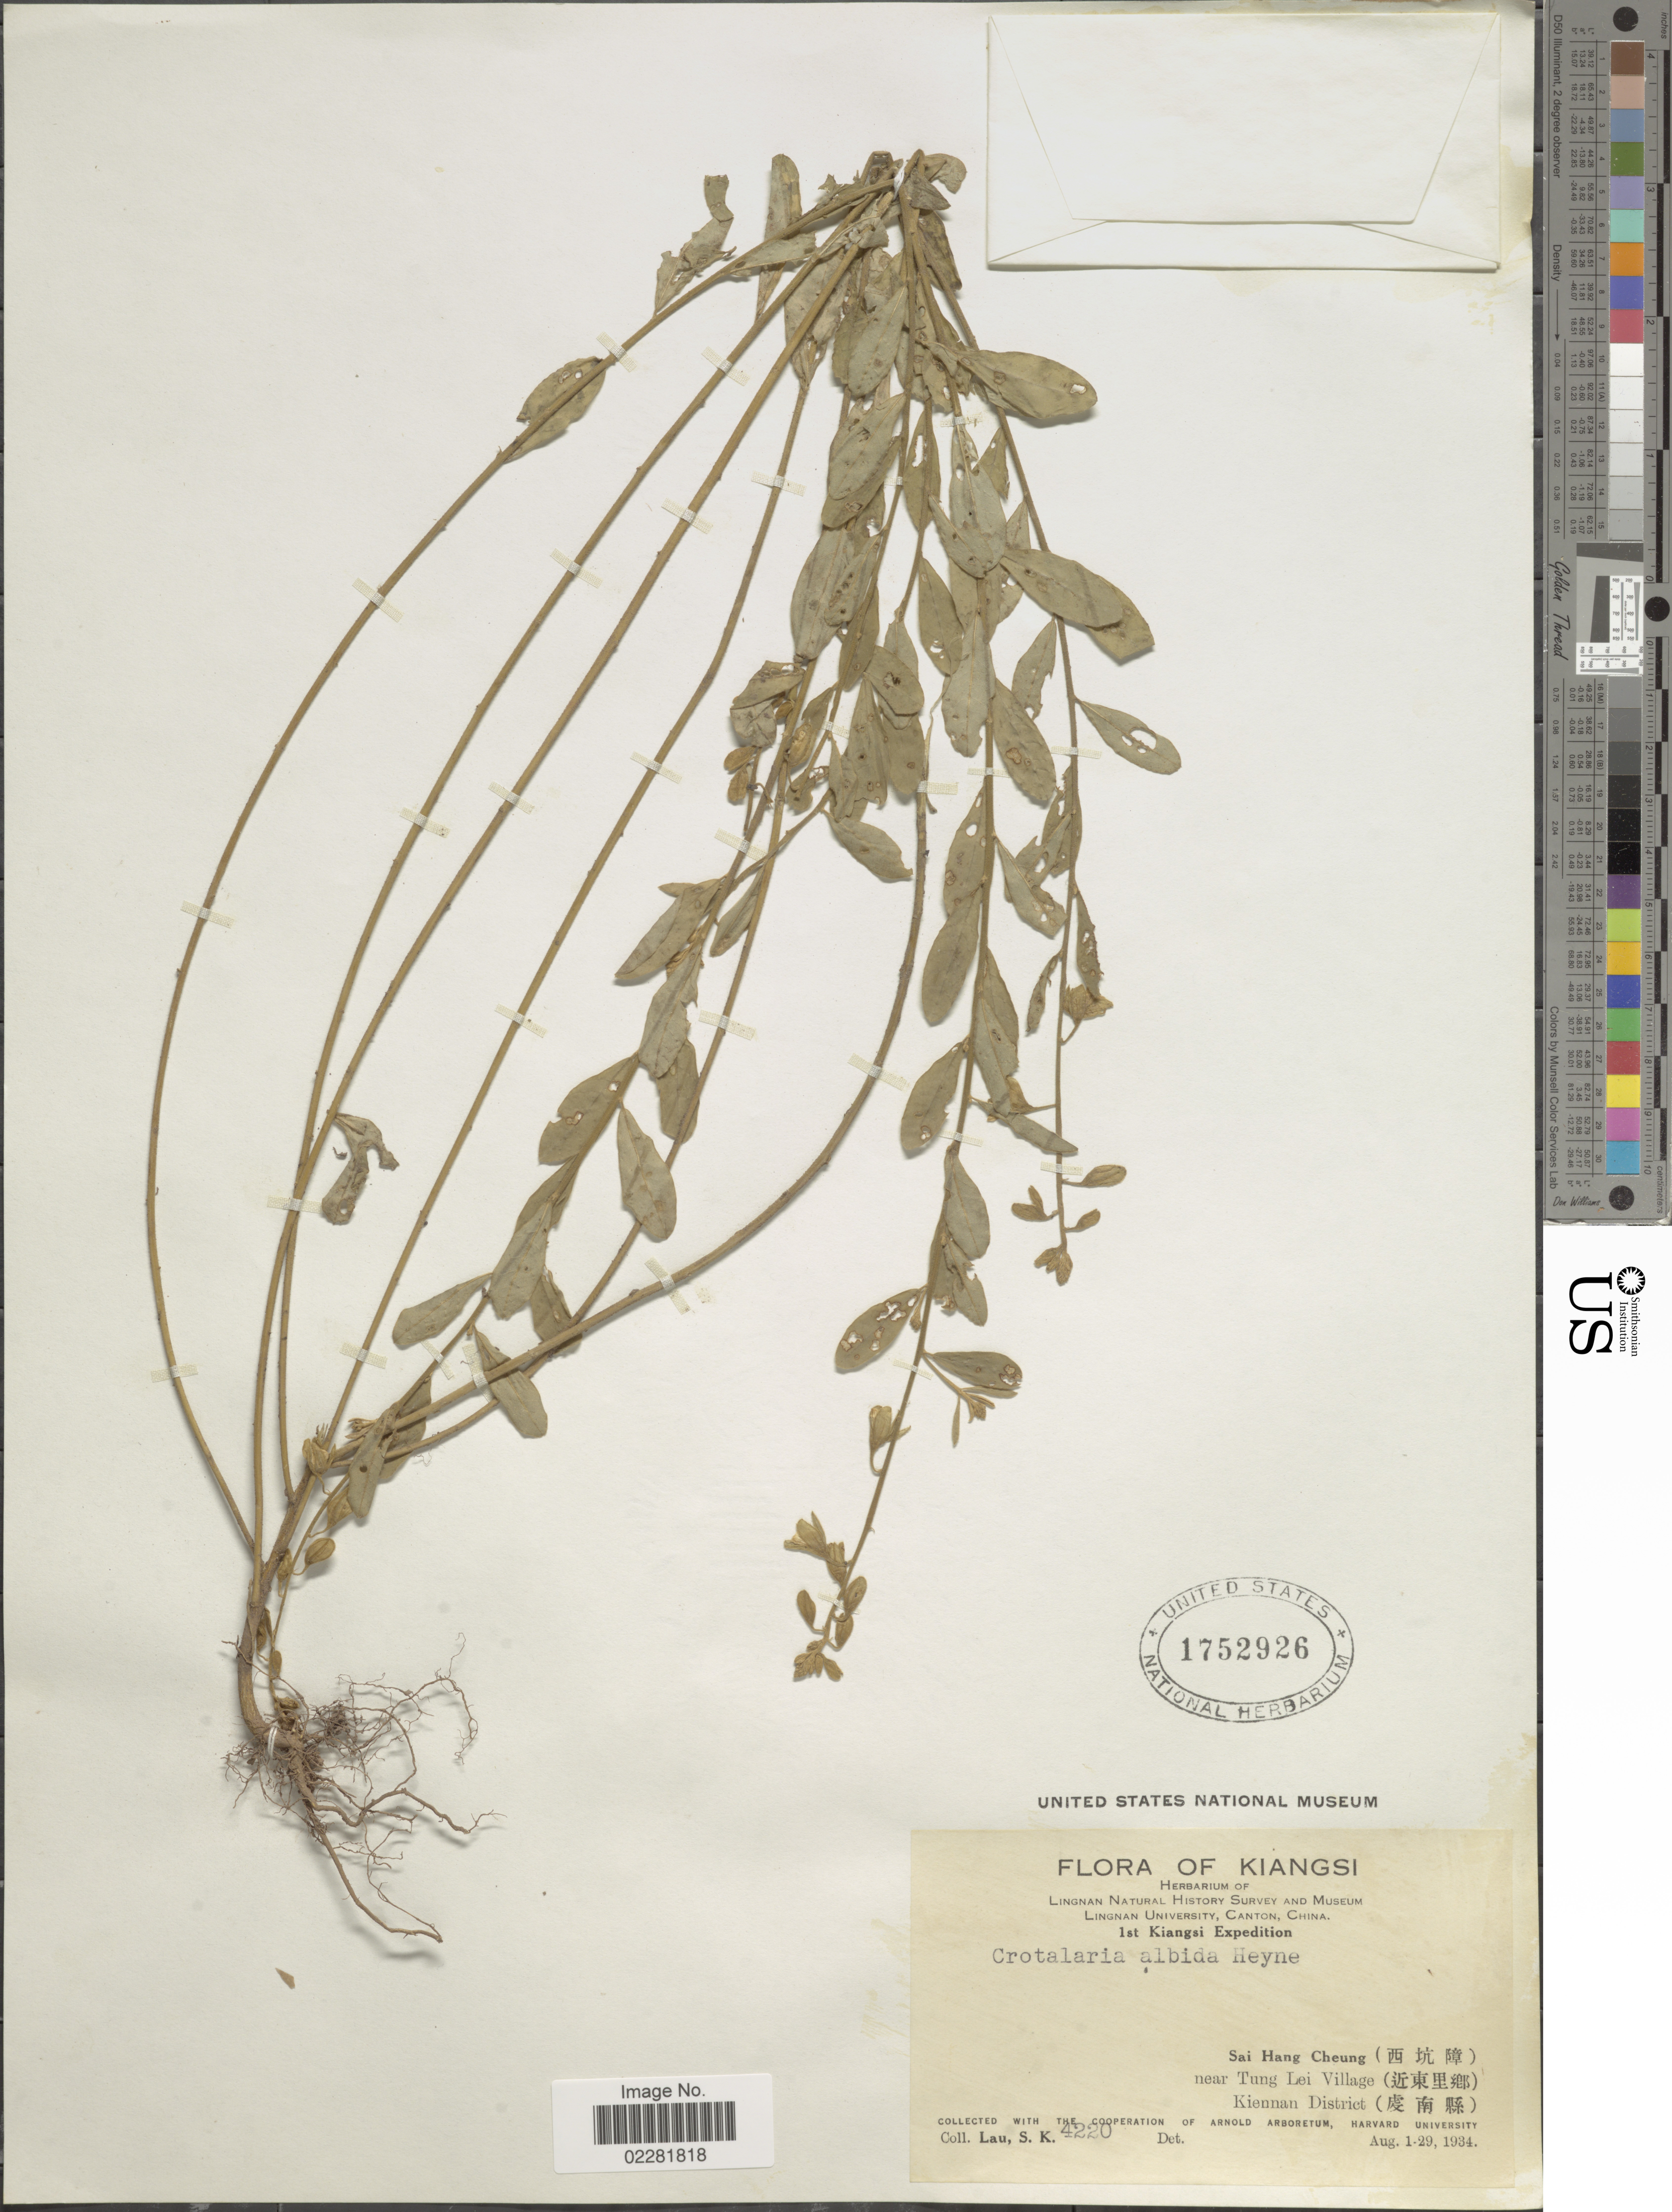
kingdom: Plantae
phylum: Tracheophyta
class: Magnoliopsida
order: Fabales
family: Fabaceae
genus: Crotalaria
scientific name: Crotalaria albida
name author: B. Heyne ex Roth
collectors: S. K. Lau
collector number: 4220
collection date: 1934-08-01/1934-08-29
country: China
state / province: Jiangxi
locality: Kiangsi, Sai Hang Cheung, near Tung Lei Village, Kiennan District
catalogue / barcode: US 1752926